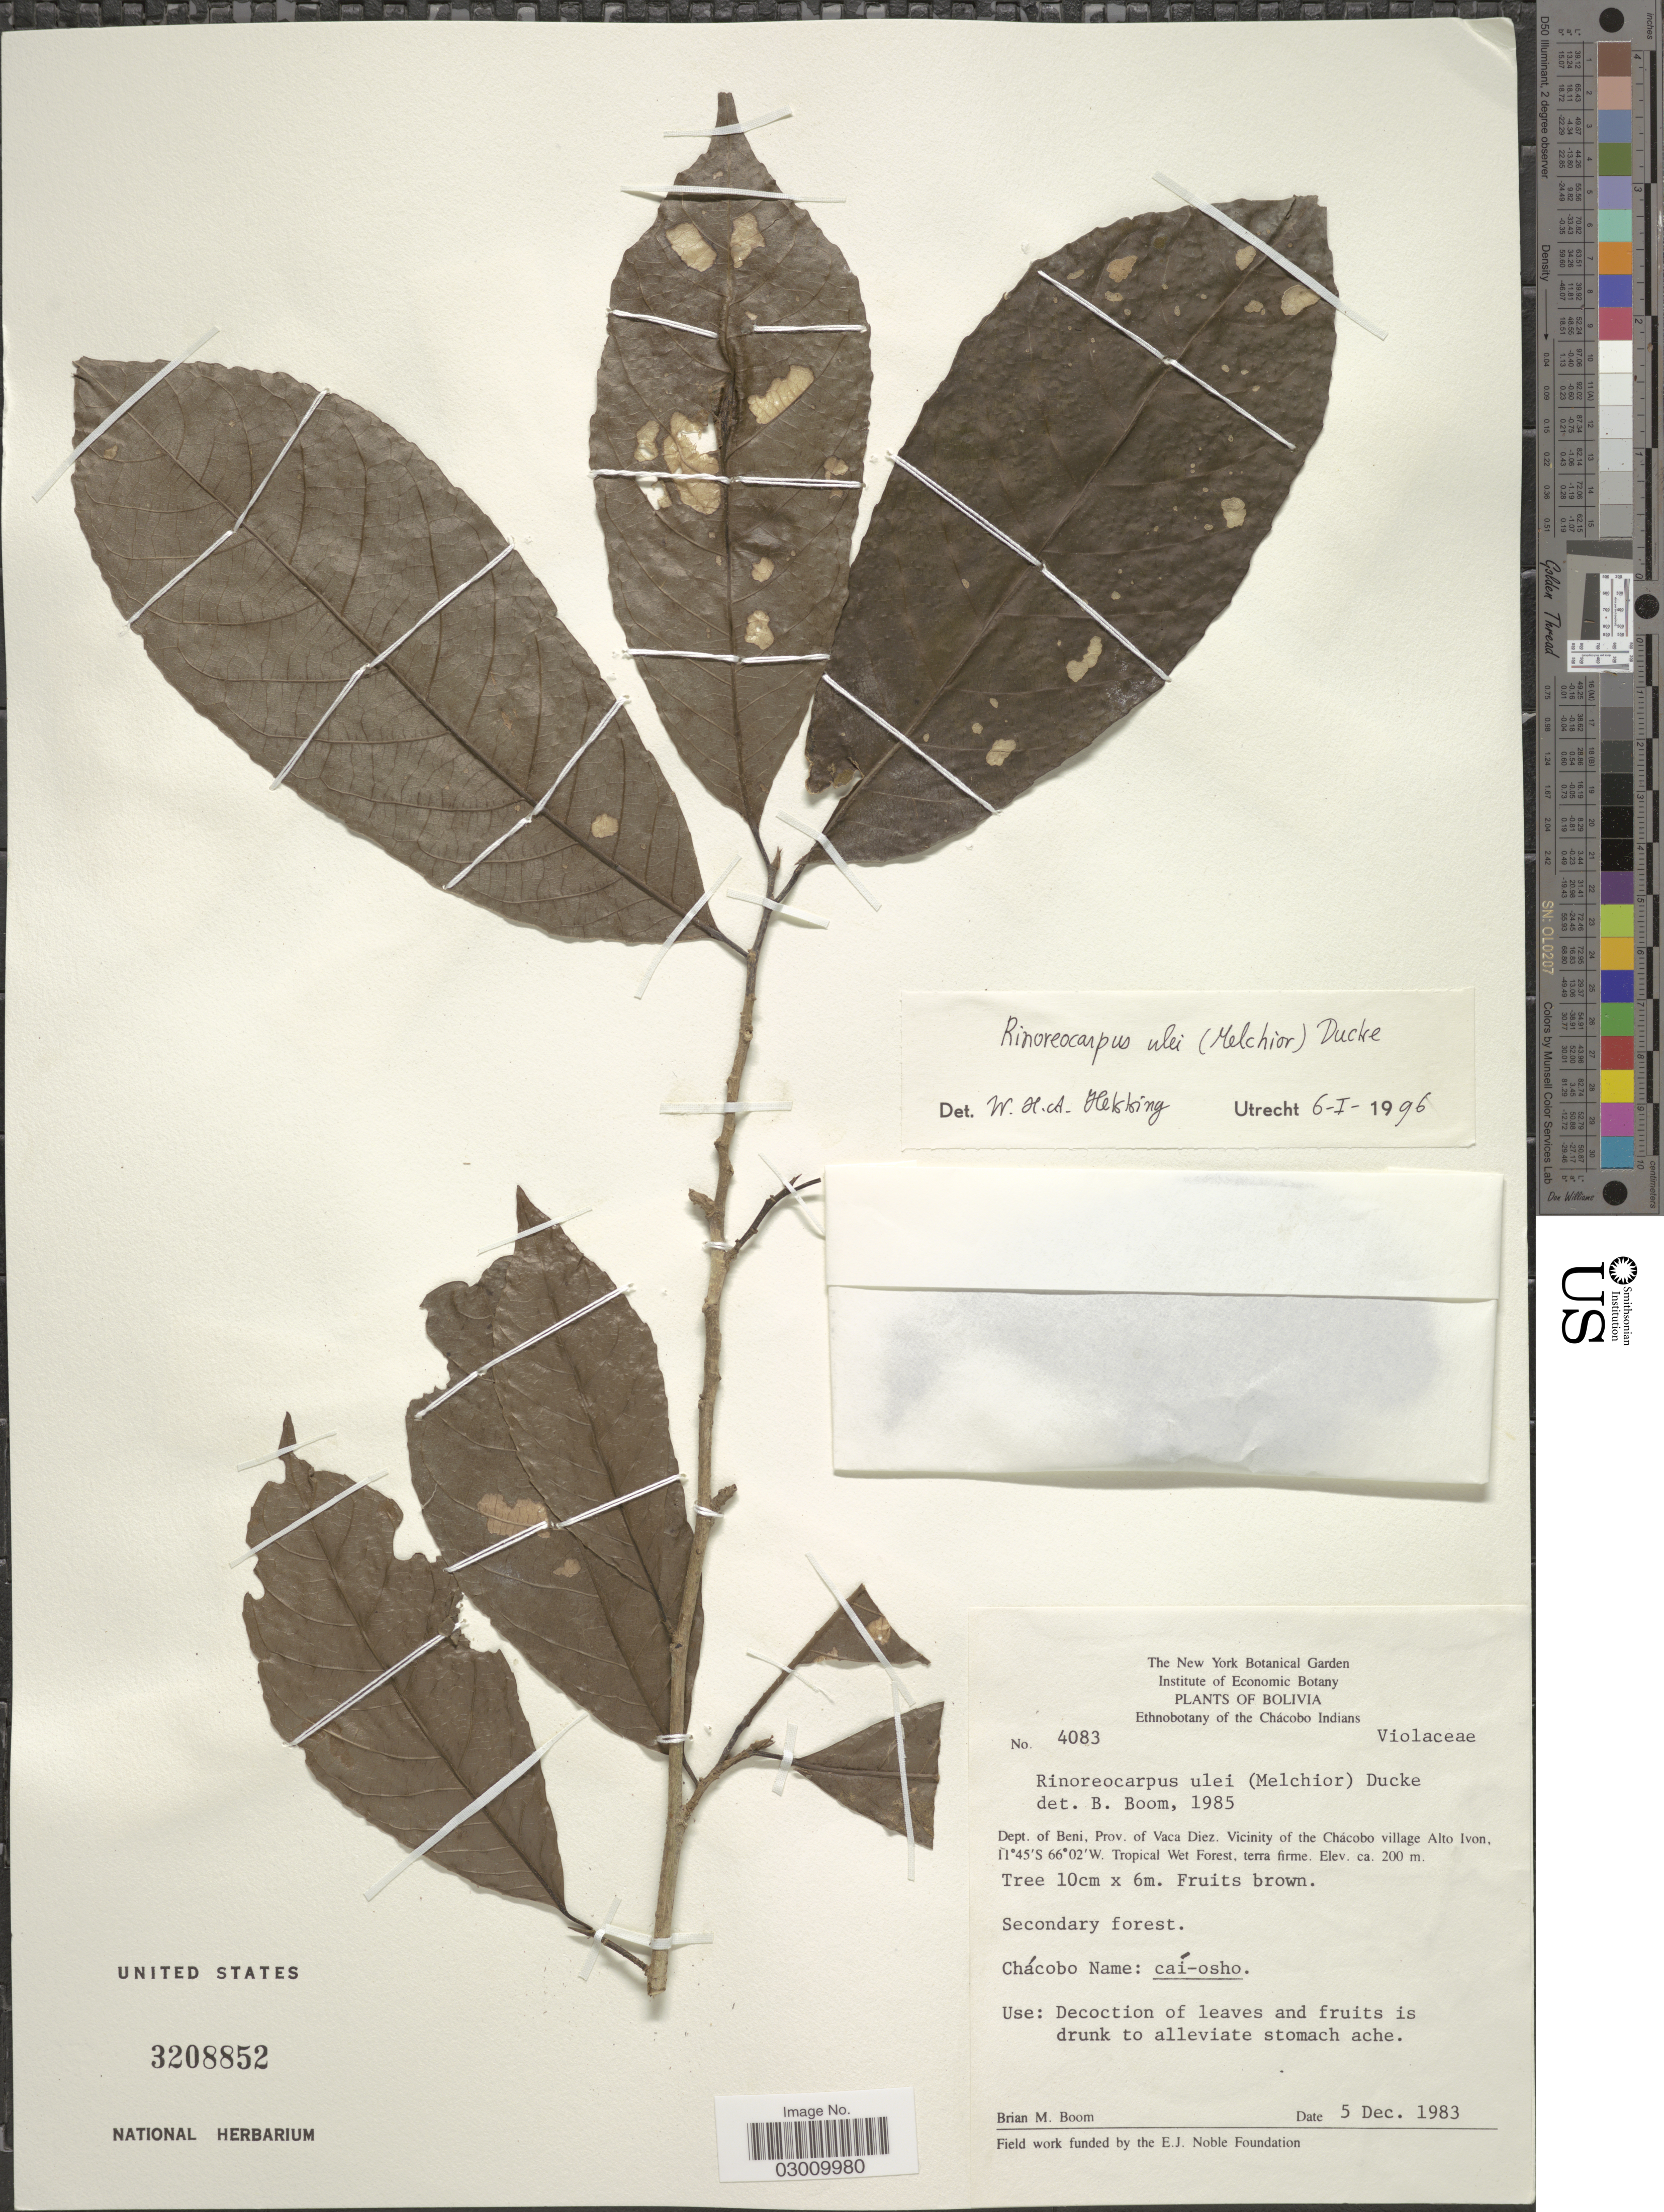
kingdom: Plantae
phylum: Tracheophyta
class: Magnoliopsida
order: Malpighiales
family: Violaceae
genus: Rinoreocarpus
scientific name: Rinoreocarpus ulei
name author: (Melch.) Ducke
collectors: B. M. Boom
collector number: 4083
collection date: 1983-12-05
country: Bolivia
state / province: Beni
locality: Dept. of Beni, Prov. of Vaca Diez, Vicinity of the Chácobo village Alto Ivon, Tropical West Forest, The Chácobo Indians.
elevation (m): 200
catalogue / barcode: US 3208852